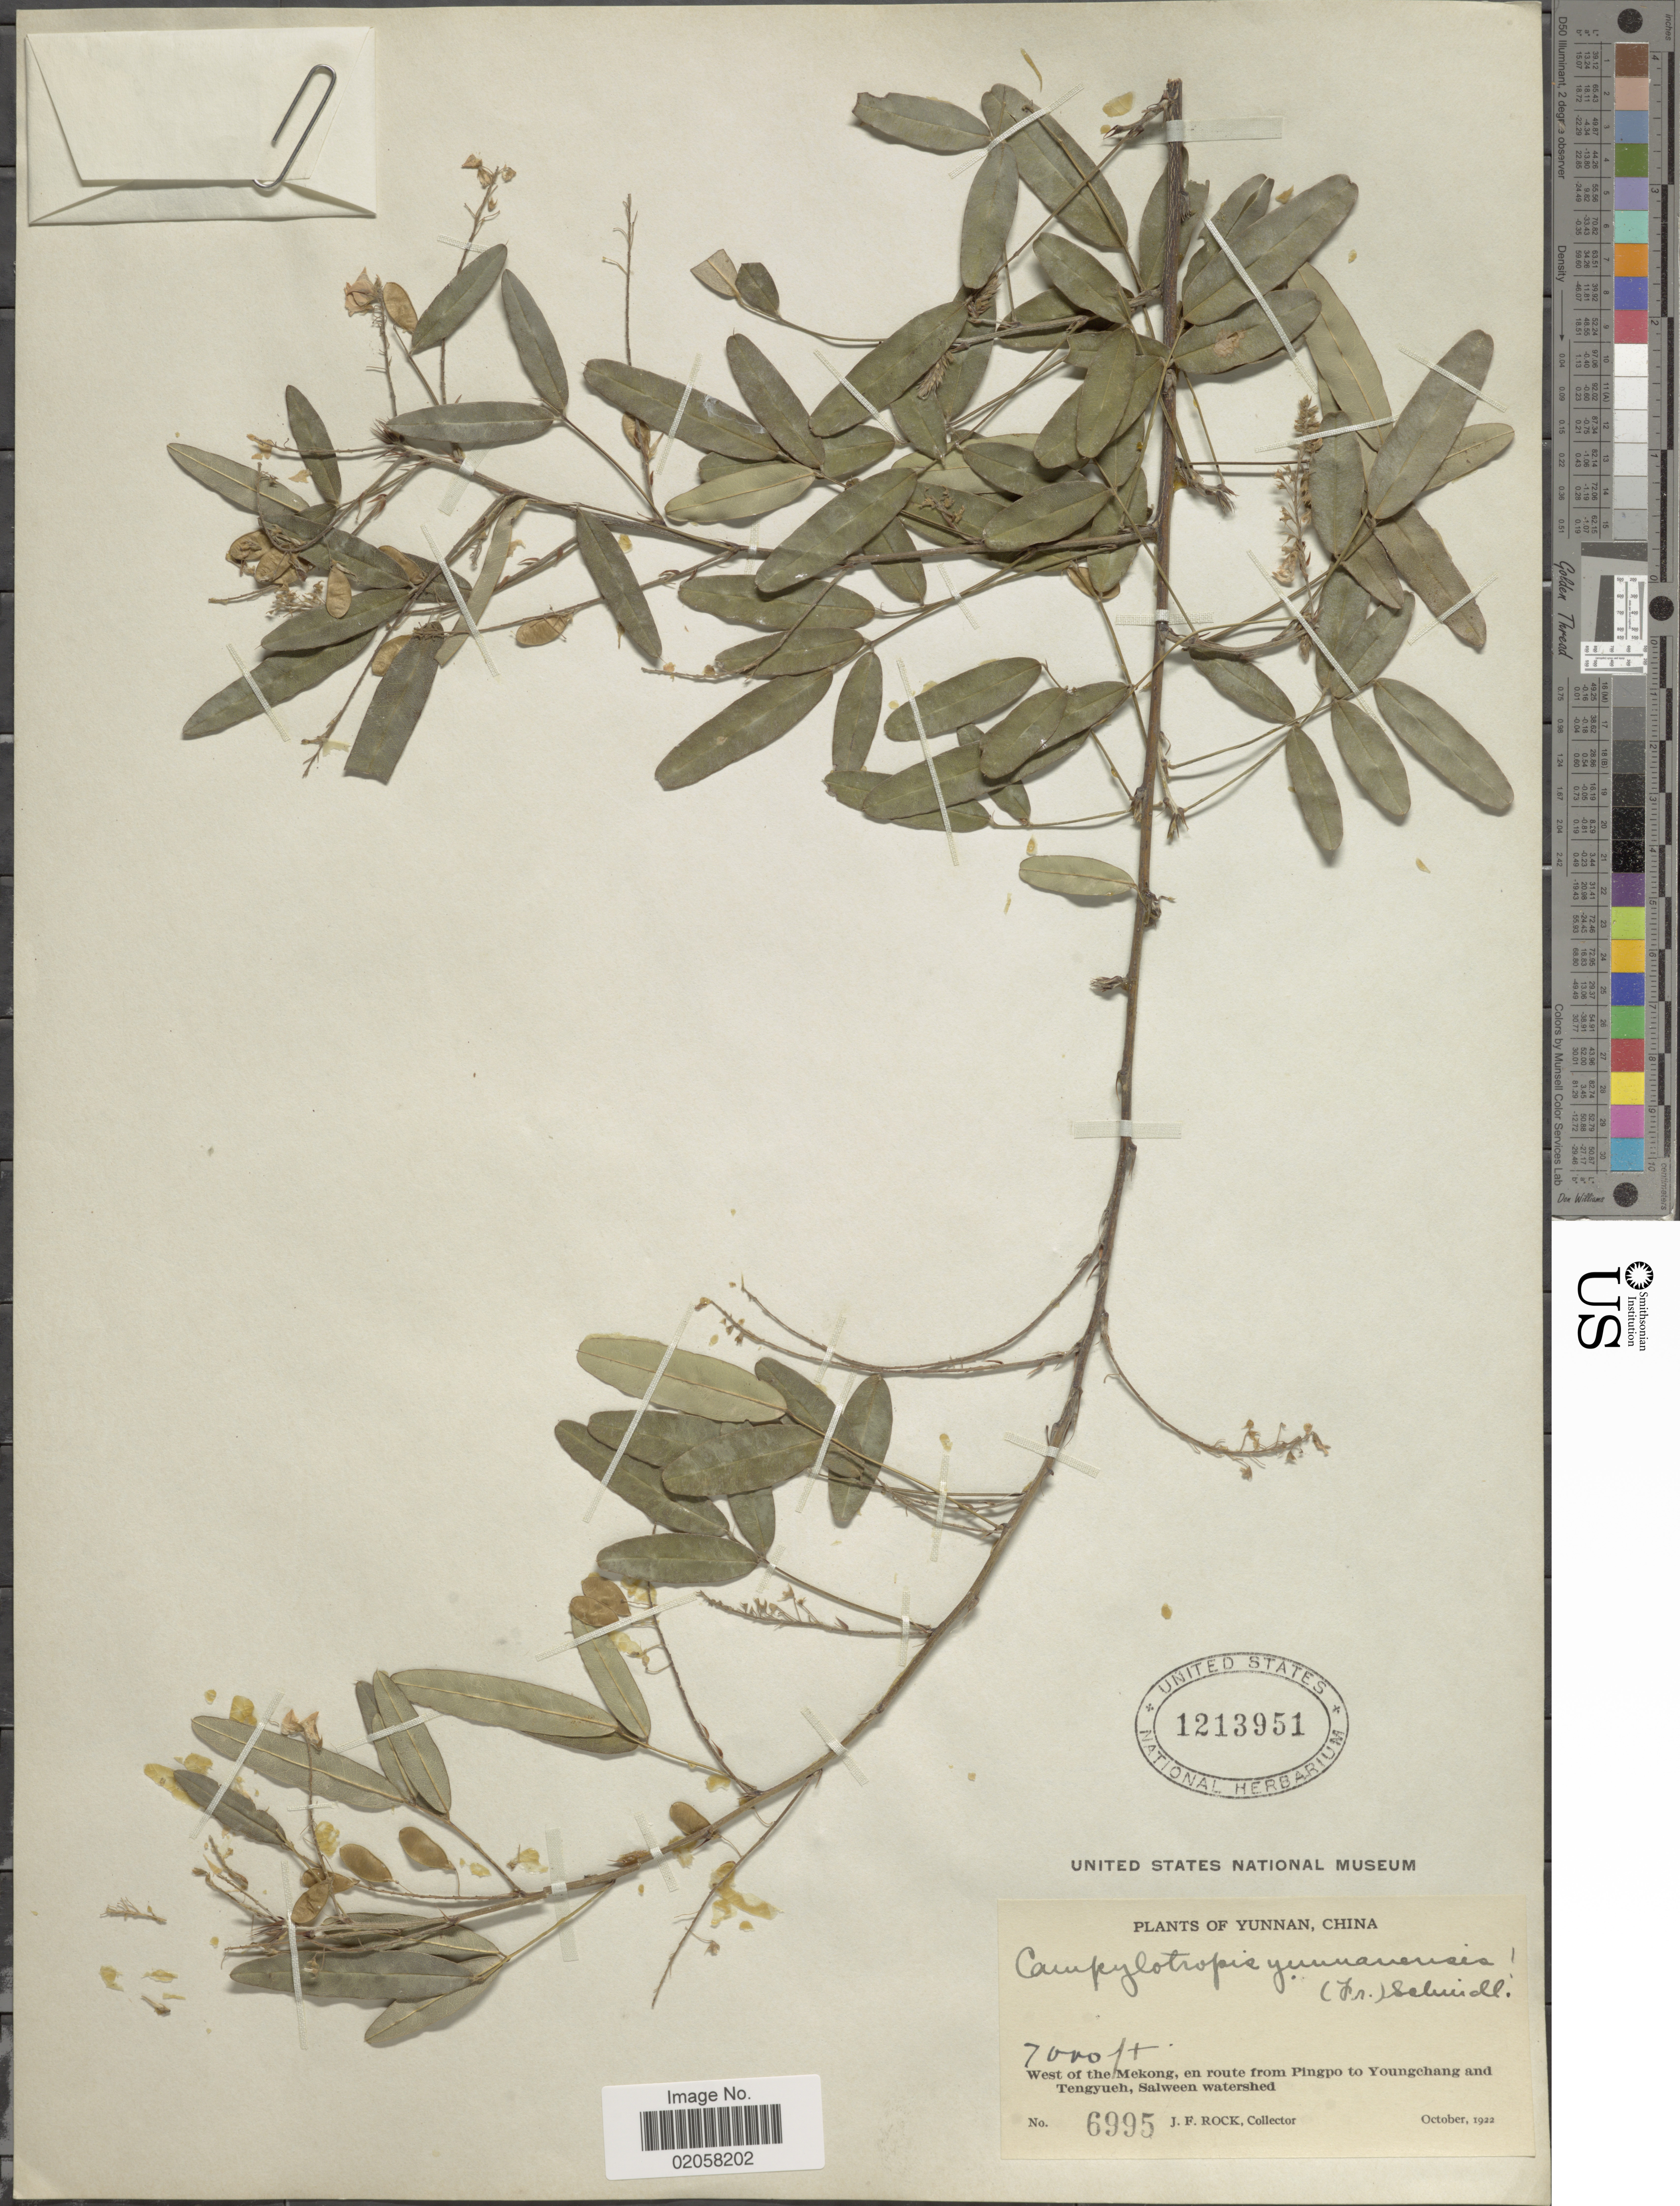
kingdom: Plantae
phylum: Tracheophyta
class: Magnoliopsida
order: Fabales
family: Fabaceae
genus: Campylotropis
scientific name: Campylotropis yunnanensis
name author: (Franch.) Schindl.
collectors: J. Rock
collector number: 6995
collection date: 1922-10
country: China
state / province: Yunnan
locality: West of the Mekong, en route from Pingo to Youngchang and Tengyueh, Salween watershed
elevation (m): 2134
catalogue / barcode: US 1213951